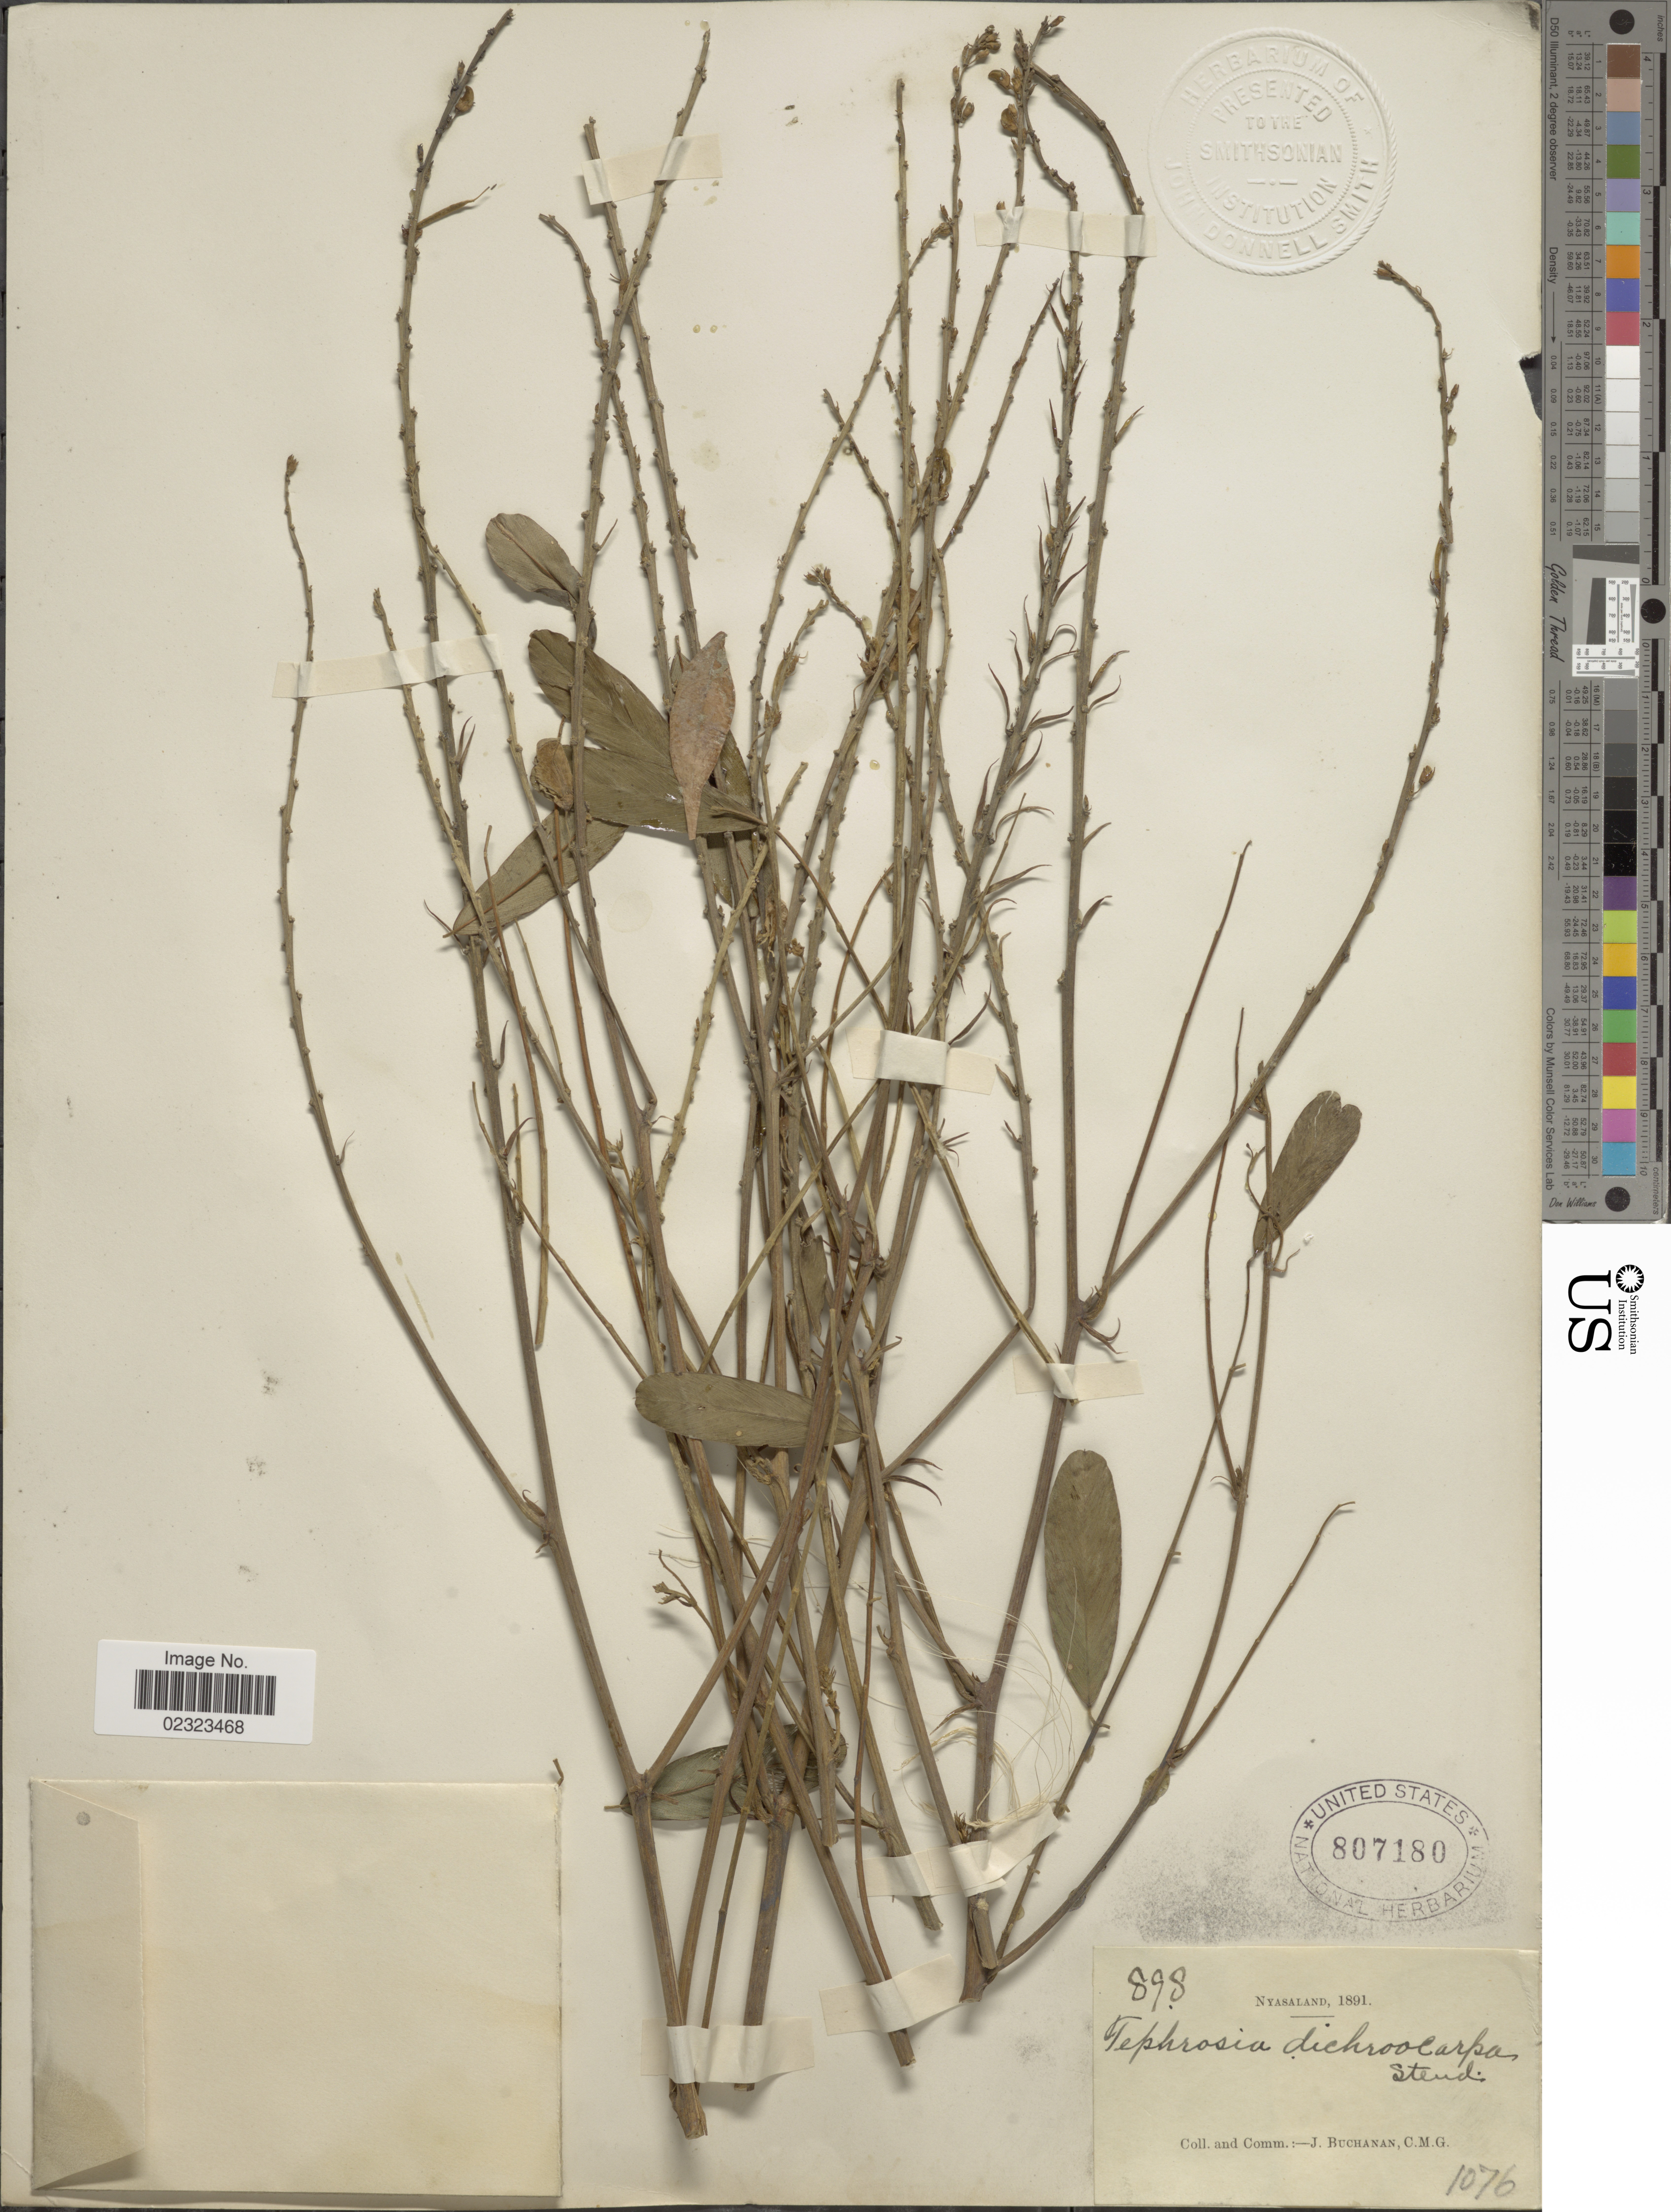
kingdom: Plantae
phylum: Tracheophyta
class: Magnoliopsida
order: Fabales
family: Fabaceae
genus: Tephrosia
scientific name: Tephrosia dichroocarpa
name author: Steud. ex A. Rich.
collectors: J. Buchanan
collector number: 898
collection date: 1891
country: Malawi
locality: Nyasaland.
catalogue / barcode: US 807180